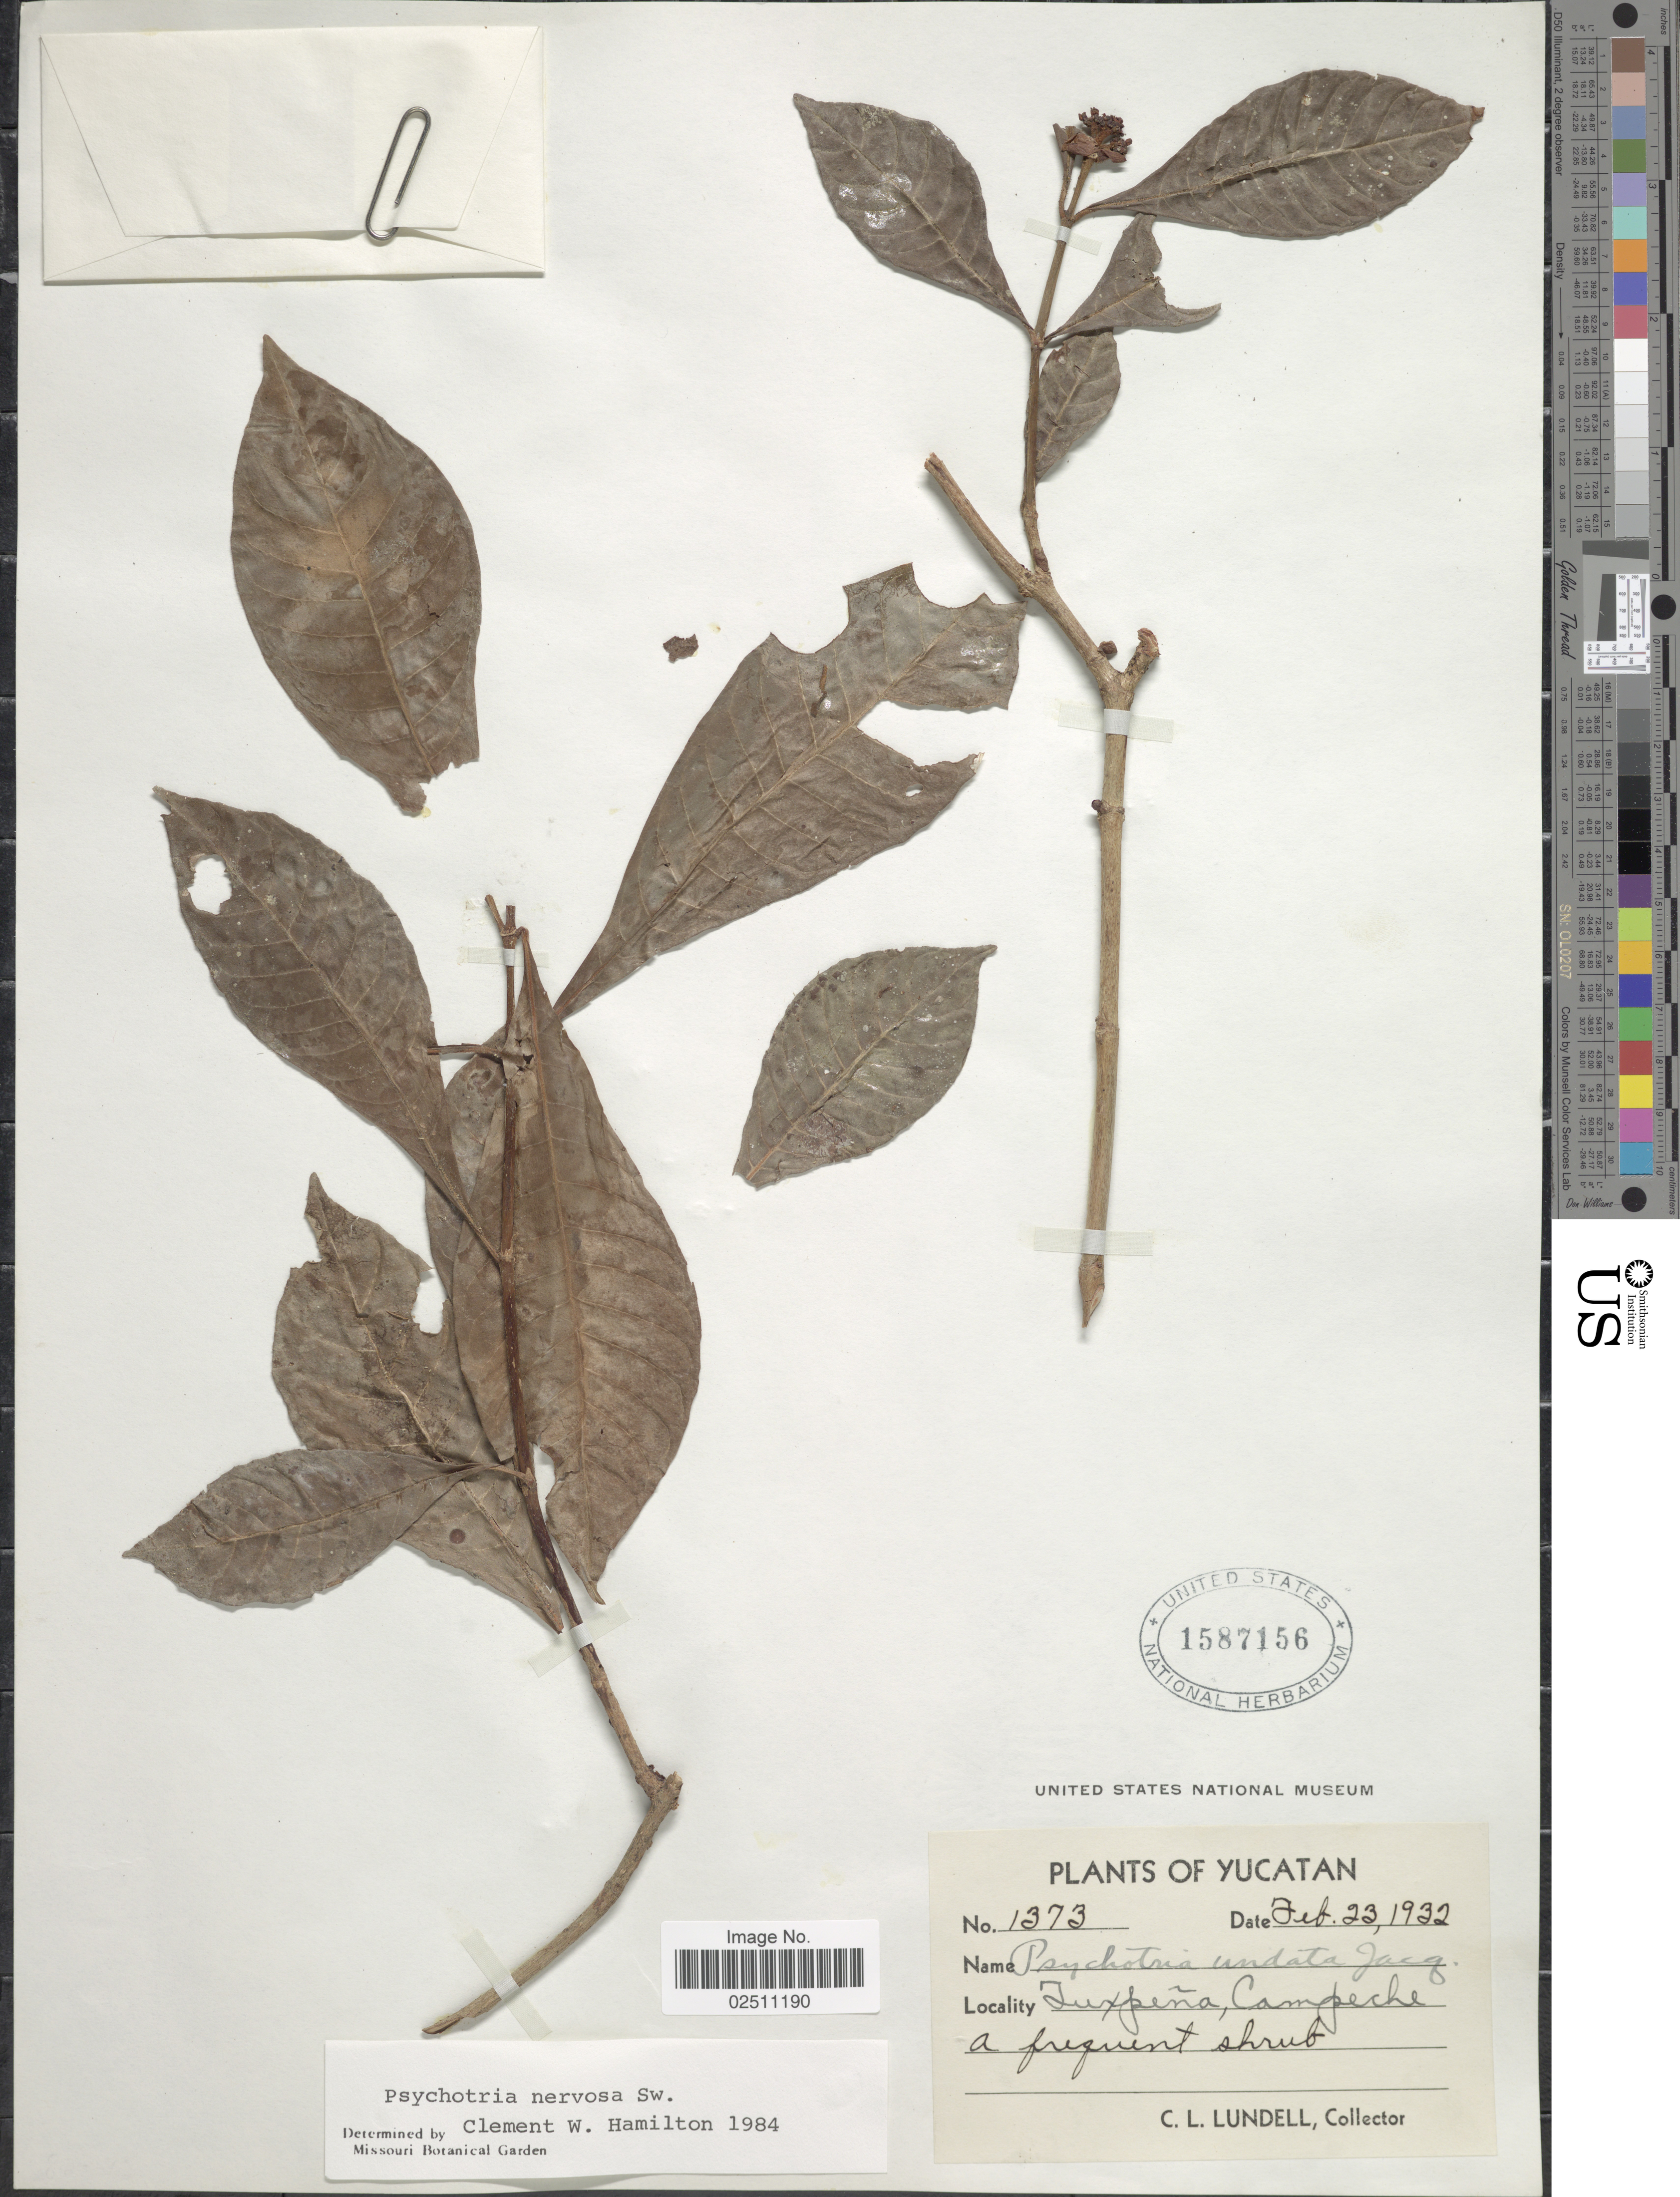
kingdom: Plantae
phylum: Tracheophyta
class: Magnoliopsida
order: Gentianales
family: Rubiaceae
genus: Psychotria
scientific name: Psychotria nervosa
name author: Sw.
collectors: C. L. Lundell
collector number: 1373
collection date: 1932-02-23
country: Mexico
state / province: Campeche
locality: Tuxpena, Campeche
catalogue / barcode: US 1587156